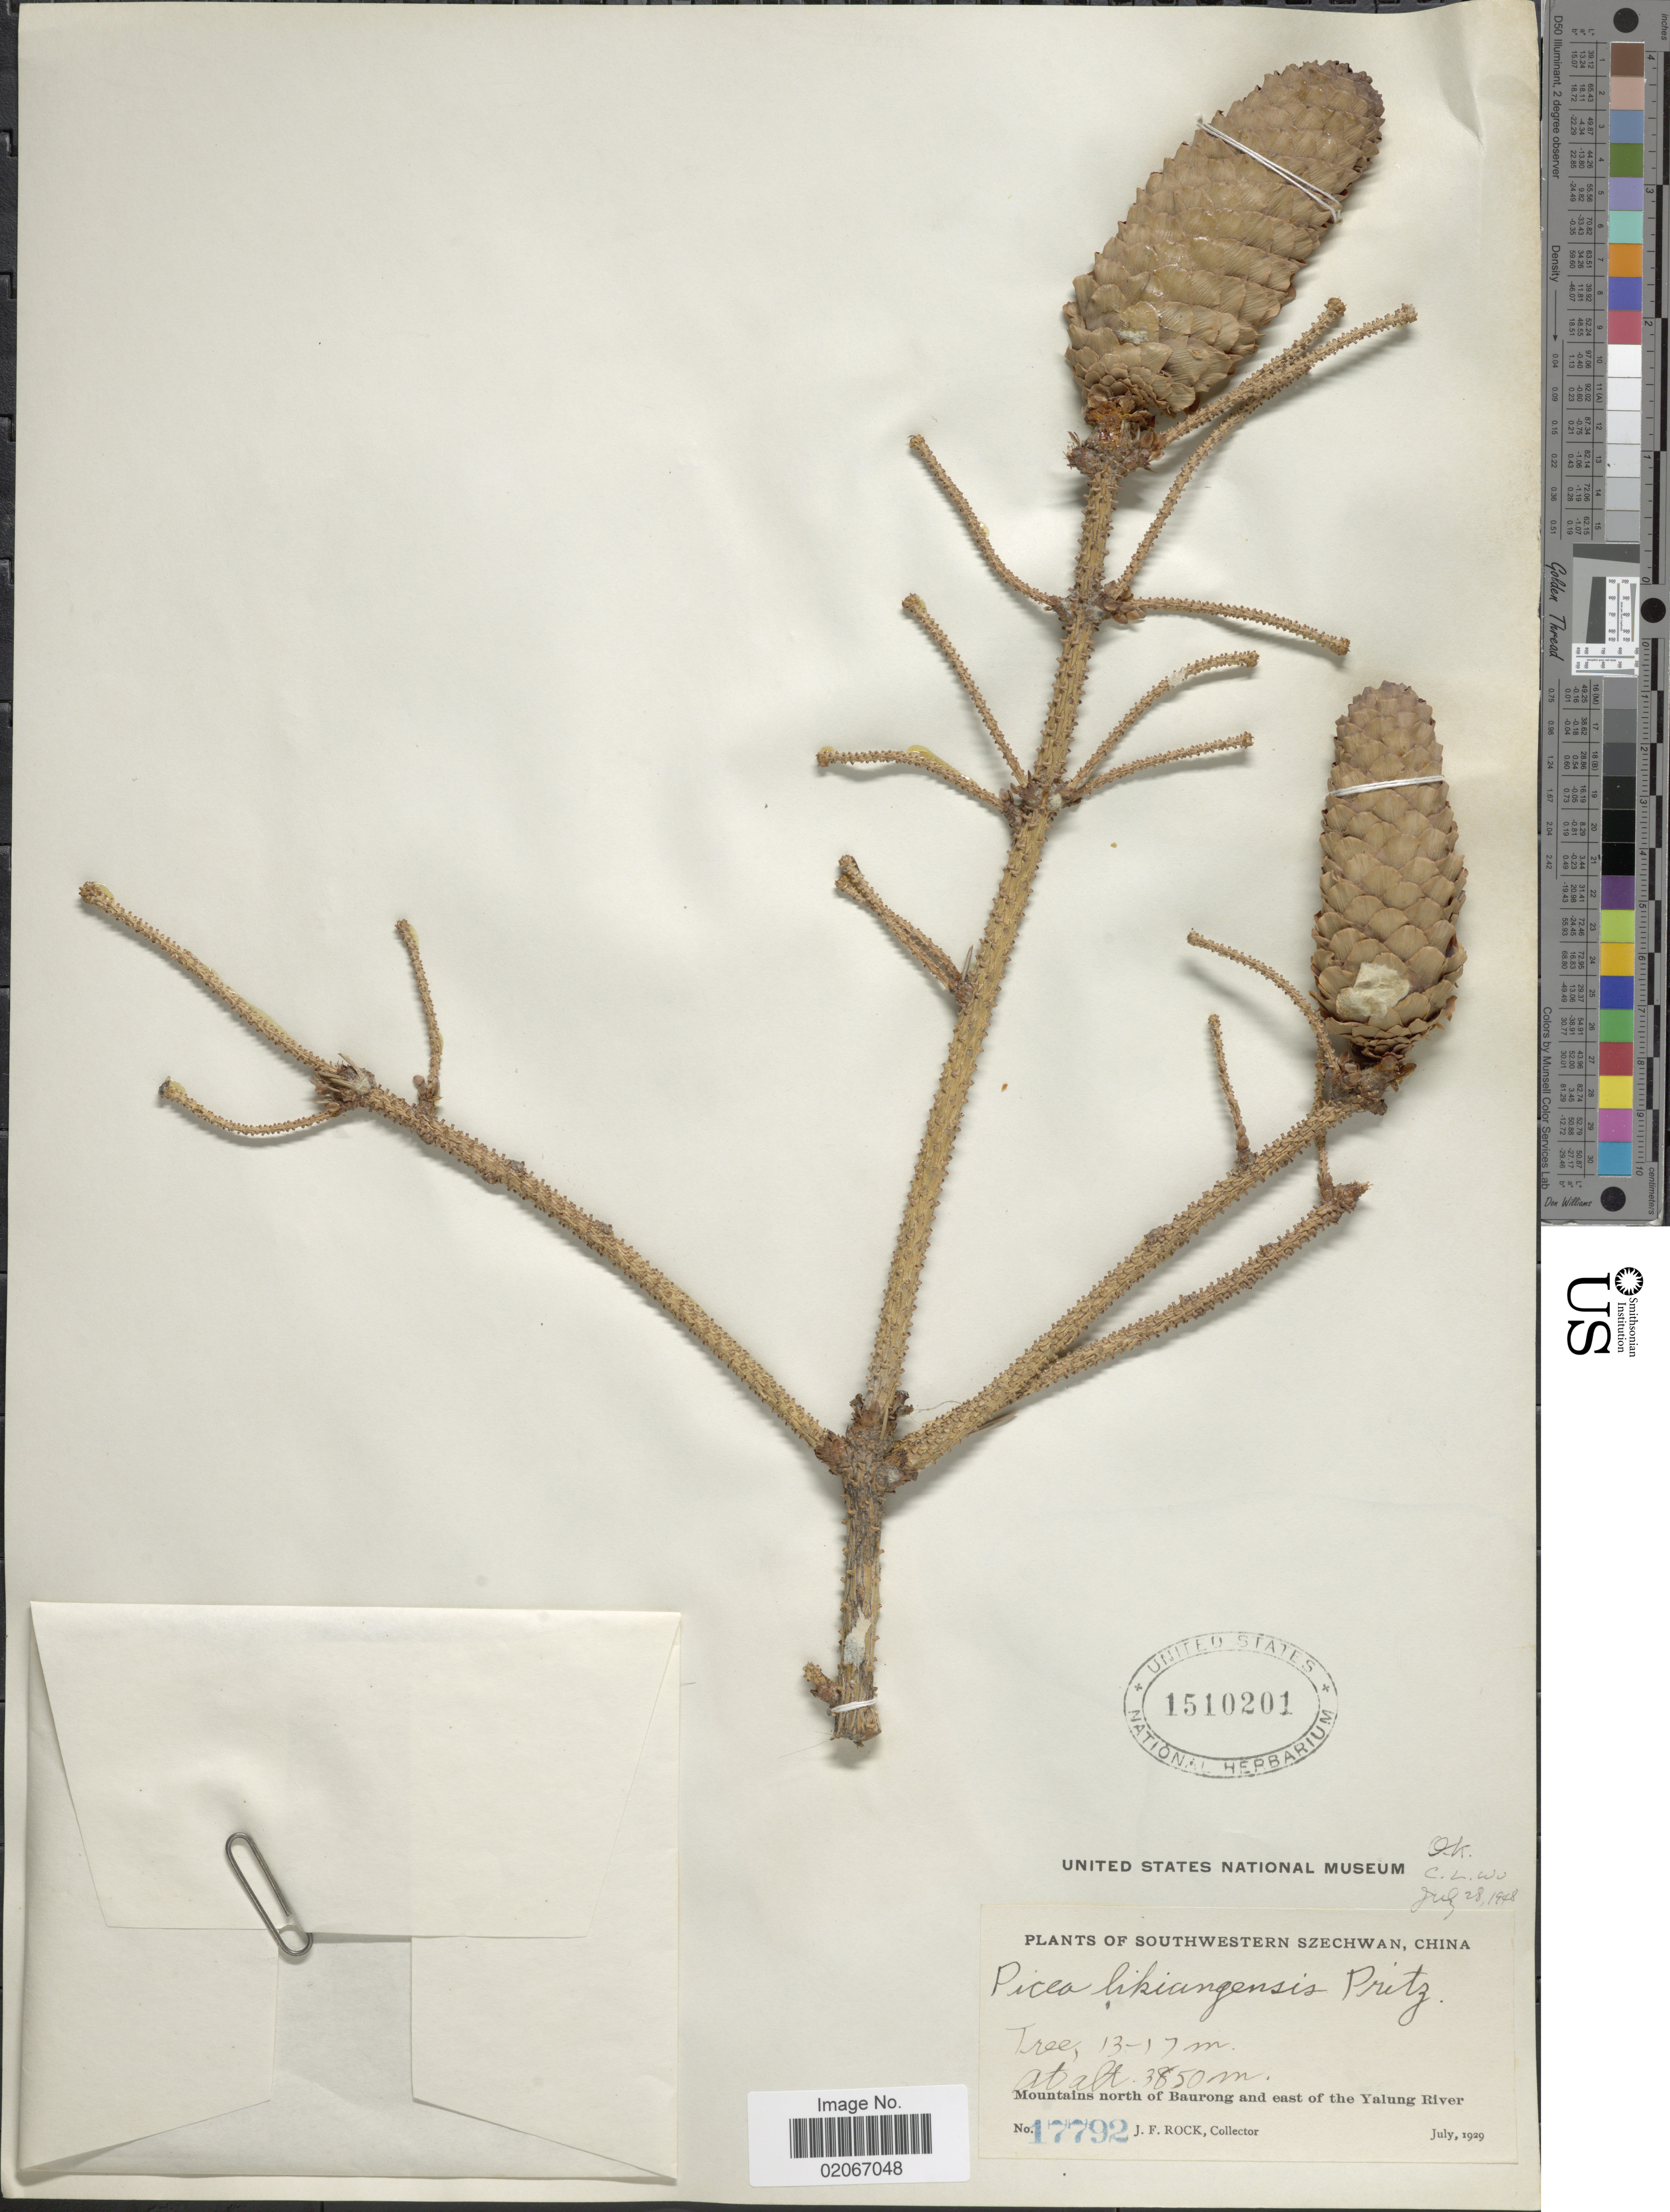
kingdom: Plantae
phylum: Tracheophyta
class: Pinopsida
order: Pinales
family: Pinaceae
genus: Picea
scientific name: Picea likiangensis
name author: (Franch.) E. Pritz.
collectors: J. Rock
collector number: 17792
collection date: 1929-07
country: China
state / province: Sichuan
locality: Southwestern Szechwan, Mountains north of Baurong and east of the Yalung River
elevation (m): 3850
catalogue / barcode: US 1510201